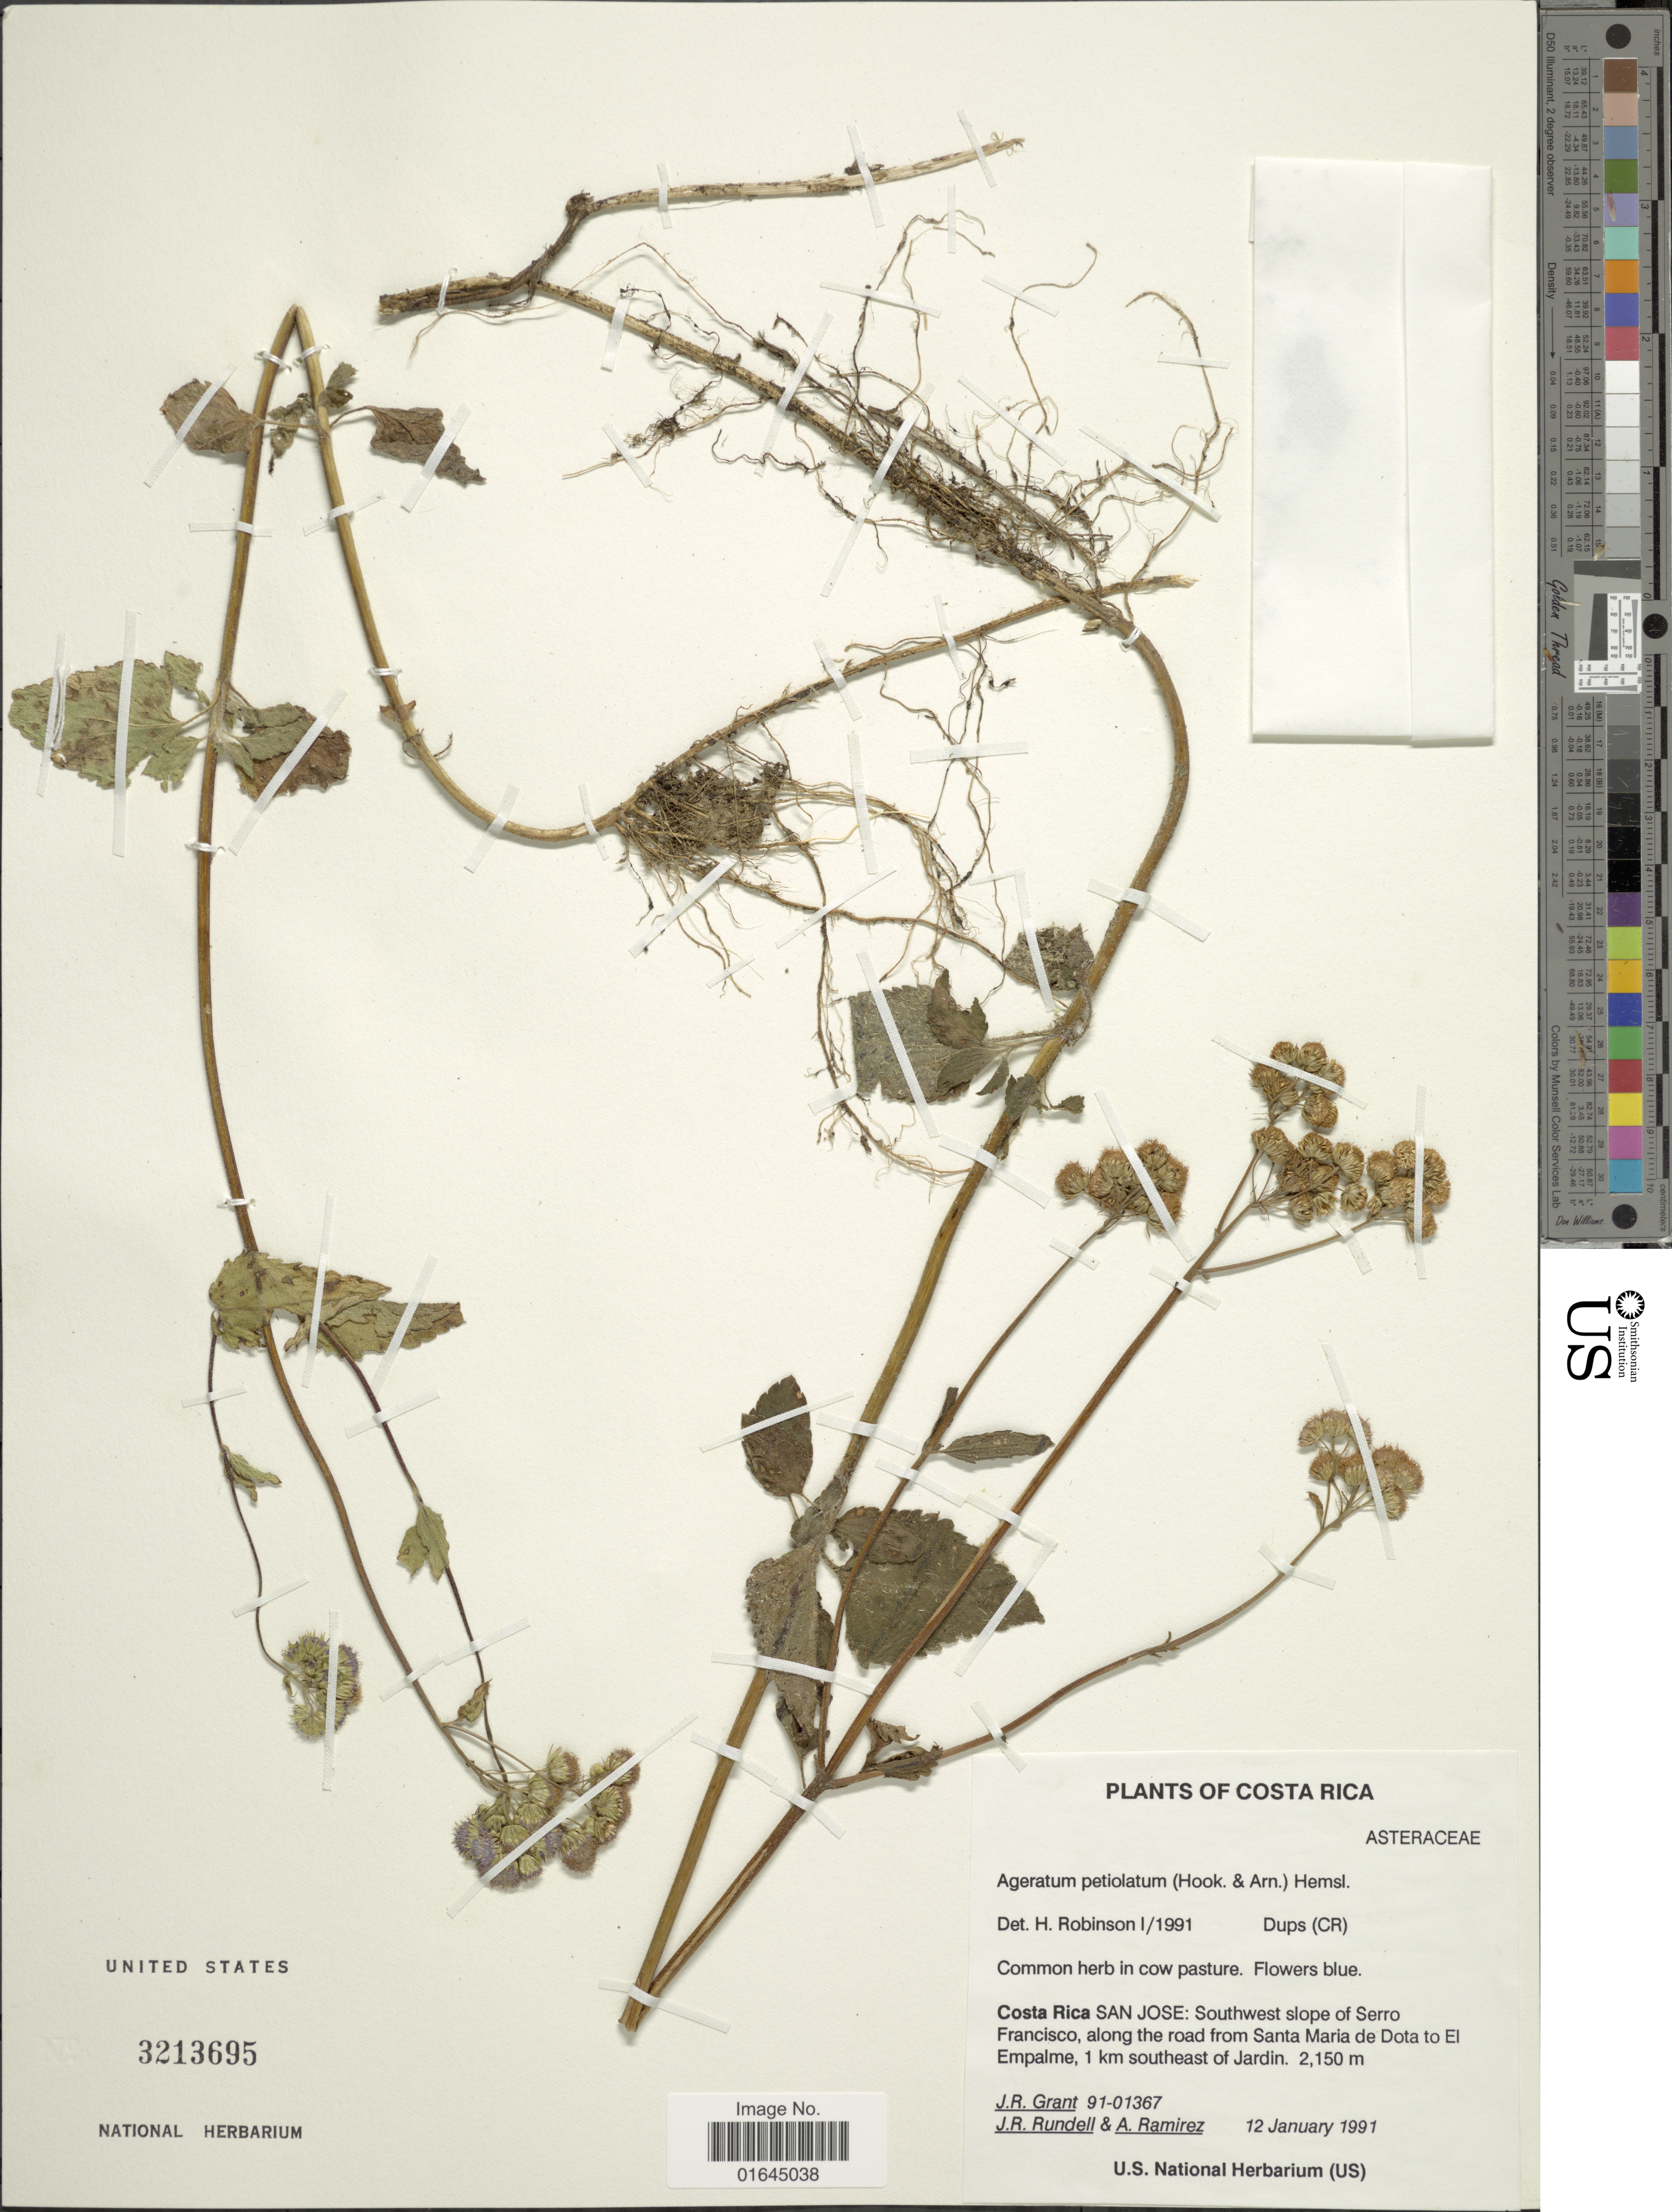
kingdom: Plantae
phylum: Tracheophyta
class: Magnoliopsida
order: Asterales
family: Asteraceae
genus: Ageratum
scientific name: Ageratum petiolatum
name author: (Hook. & Arn.) Hemsl.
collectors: J. Grant, J. R. Rundell & A. Ramirez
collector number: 91-01367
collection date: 1991-01-12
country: Costa Rica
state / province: San José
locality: Southwest slope of Serro Francisco, along the road from Santa Maria de Dota to El Empalme, 1 km southeast of Jardin.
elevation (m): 2150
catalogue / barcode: US 3213695